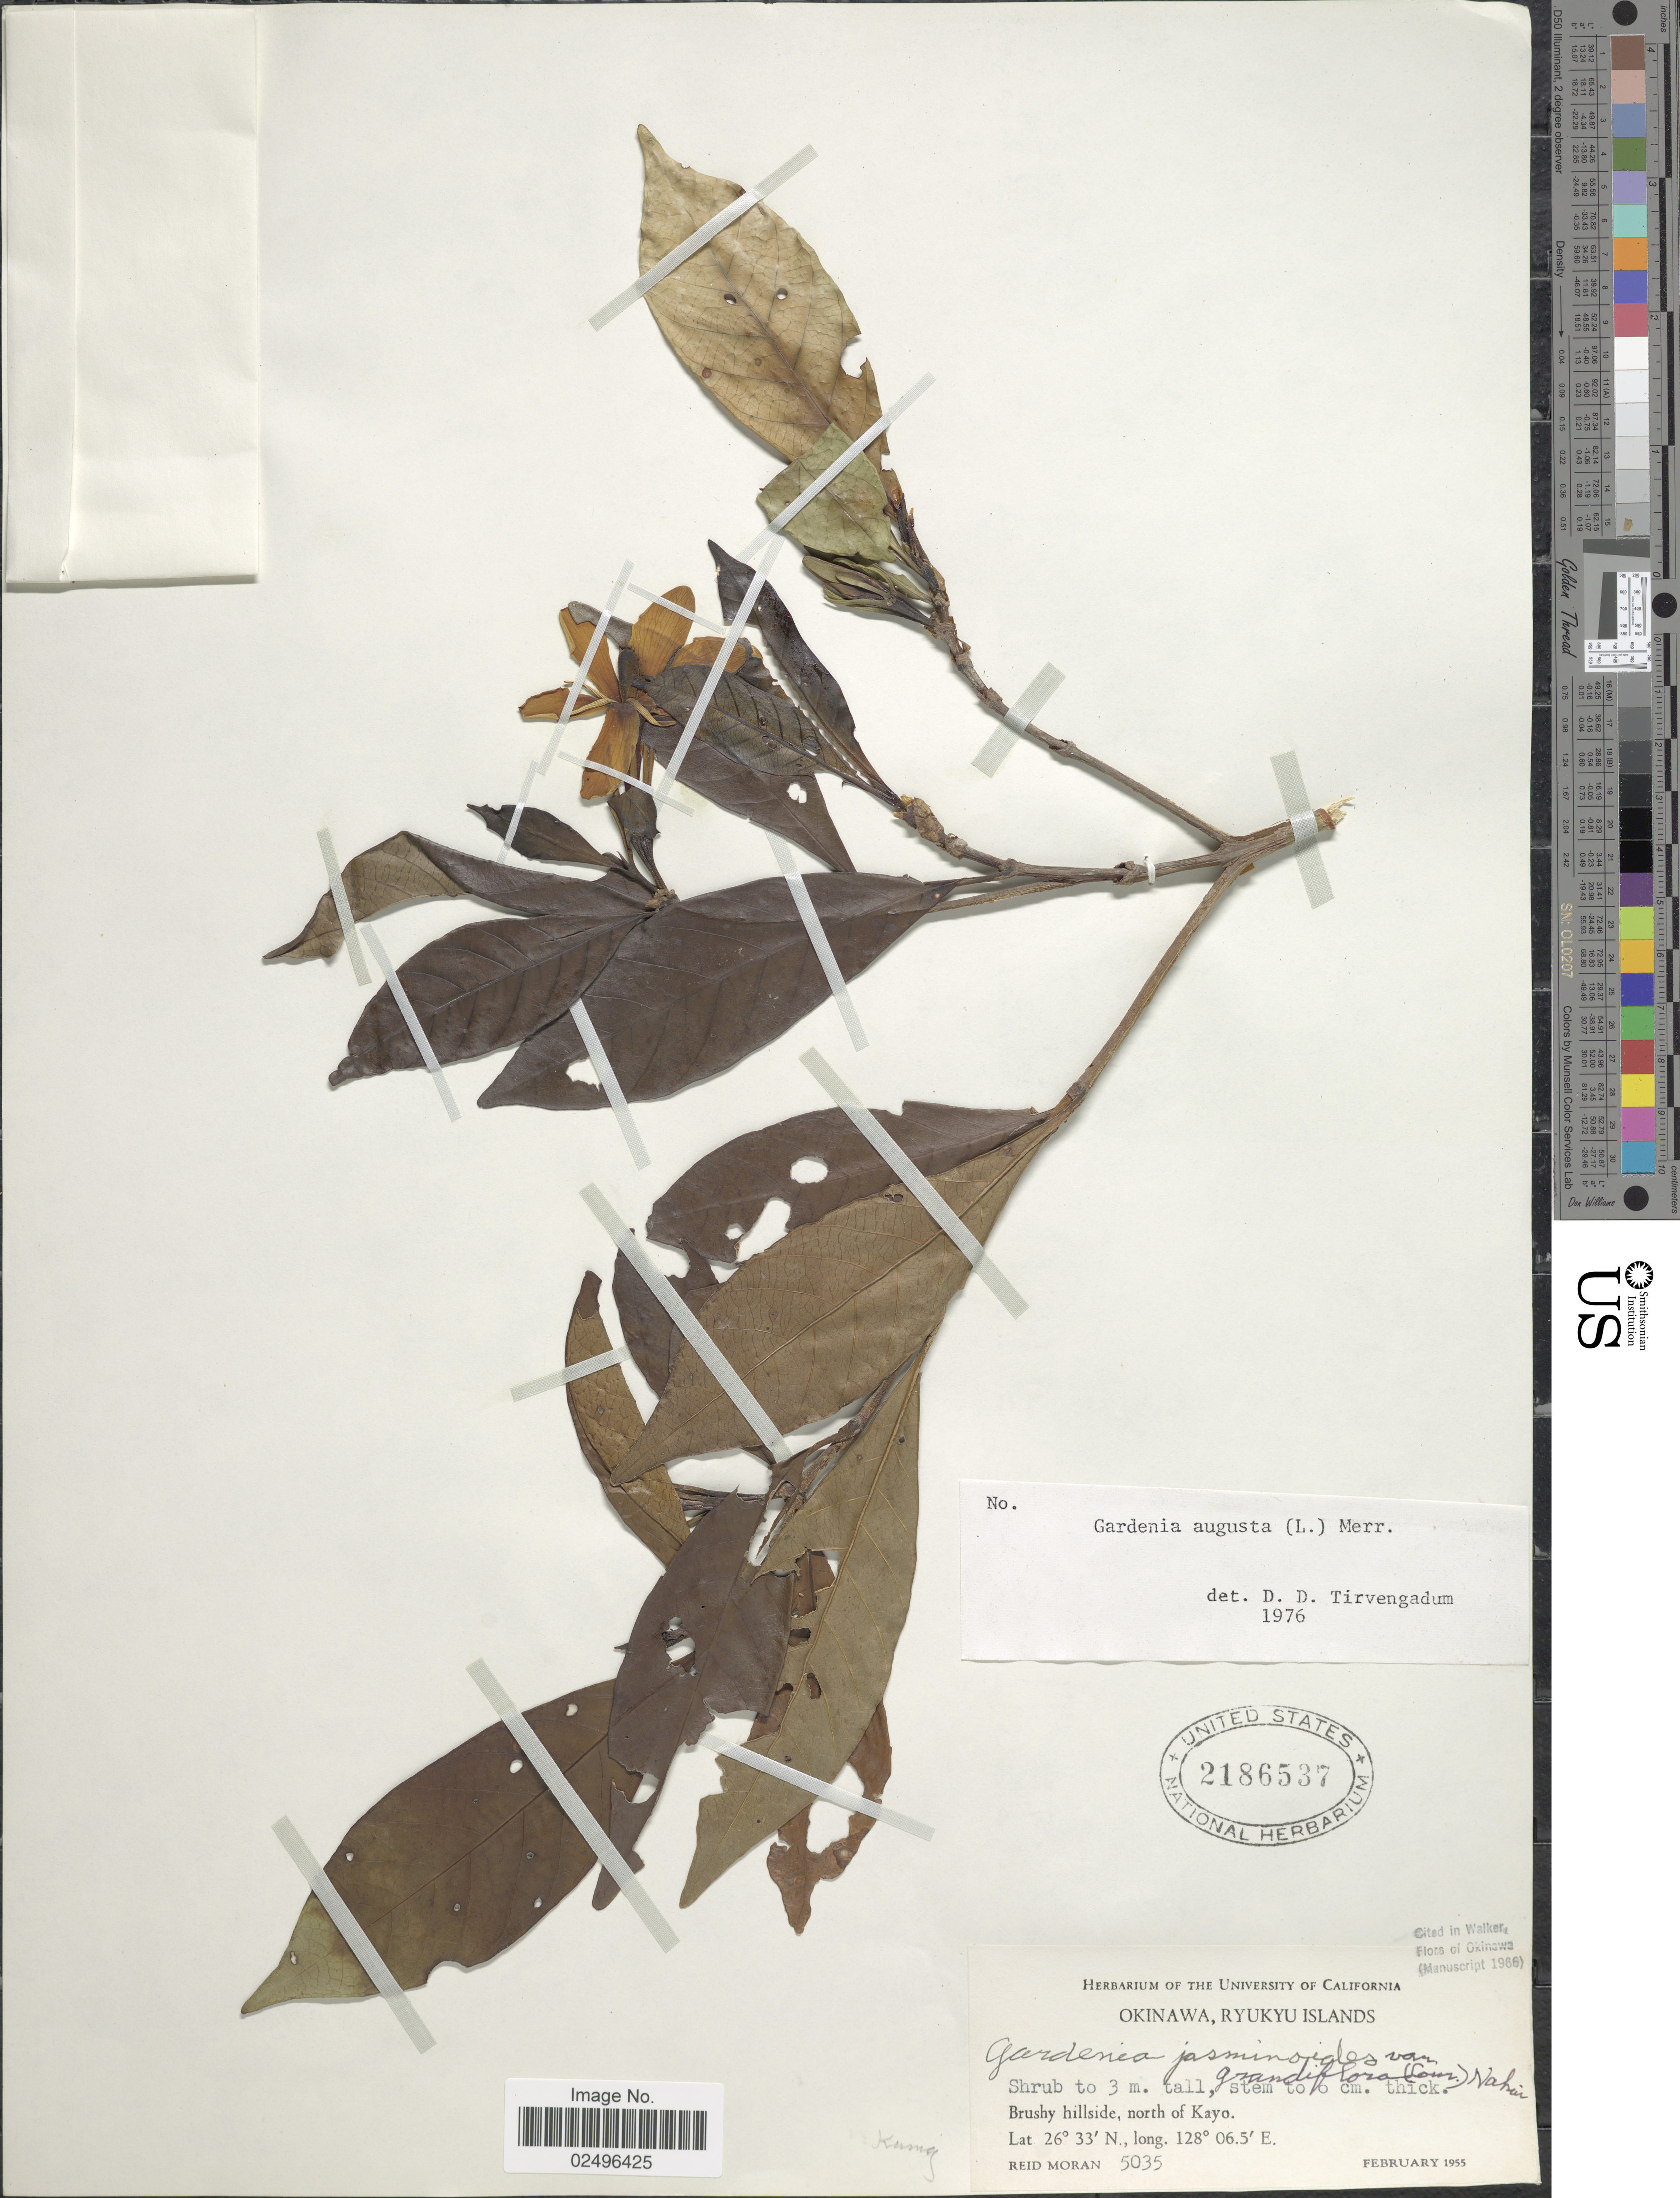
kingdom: Plantae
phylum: Tracheophyta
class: Magnoliopsida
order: Gentianales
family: Rubiaceae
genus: Gardenia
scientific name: Gardenia augusta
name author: (L.) Merr.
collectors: R. V. Moran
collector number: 5035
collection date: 1955-02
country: Japan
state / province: Okinawa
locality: Okinawa, Ryukyu Islands, Brushy hillsides, north of Kayo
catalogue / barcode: US 2186537